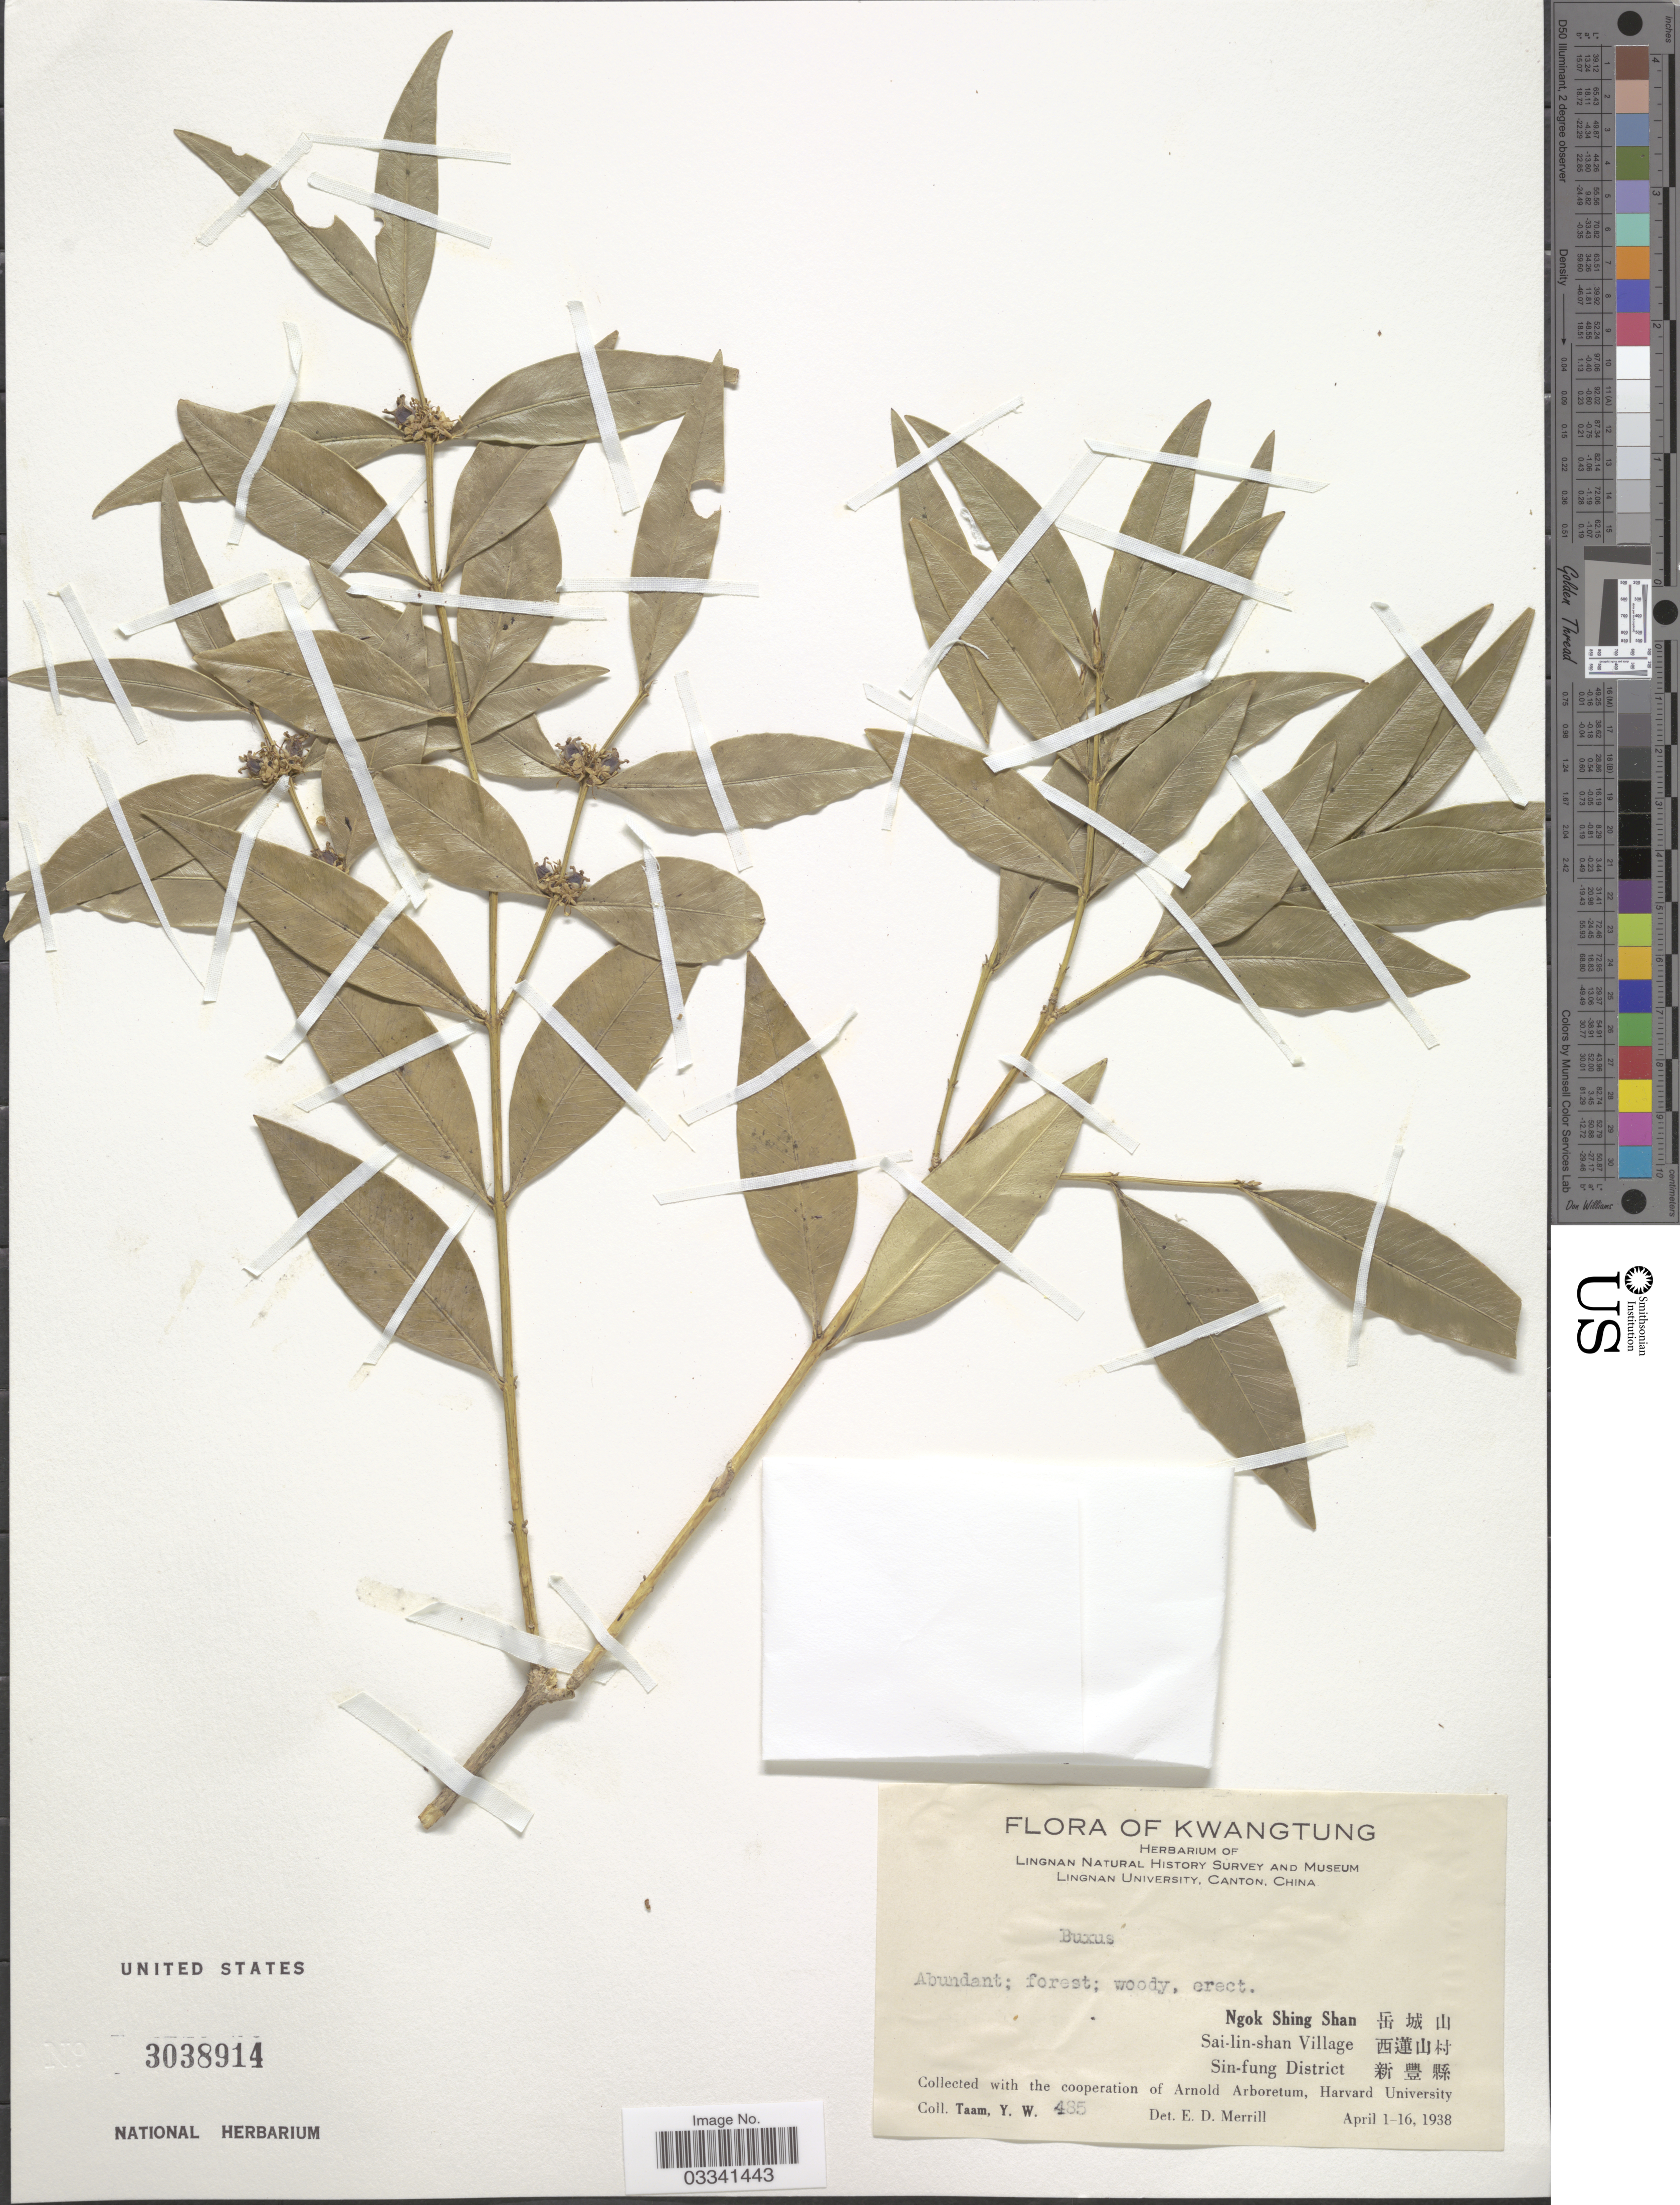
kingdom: Plantae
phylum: Tracheophyta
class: Magnoliopsida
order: Buxales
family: Buxaceae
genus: Buxus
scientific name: Buxus sinica var. insularis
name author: (Nakai) Cheng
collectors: Y. W. Taam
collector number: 485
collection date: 1938-04-01/1938-04-16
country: China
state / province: Guangdong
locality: Kwatung.Ngok Shing Shan Sai-lin-shan Village Sin-fung District .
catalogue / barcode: US 3038914